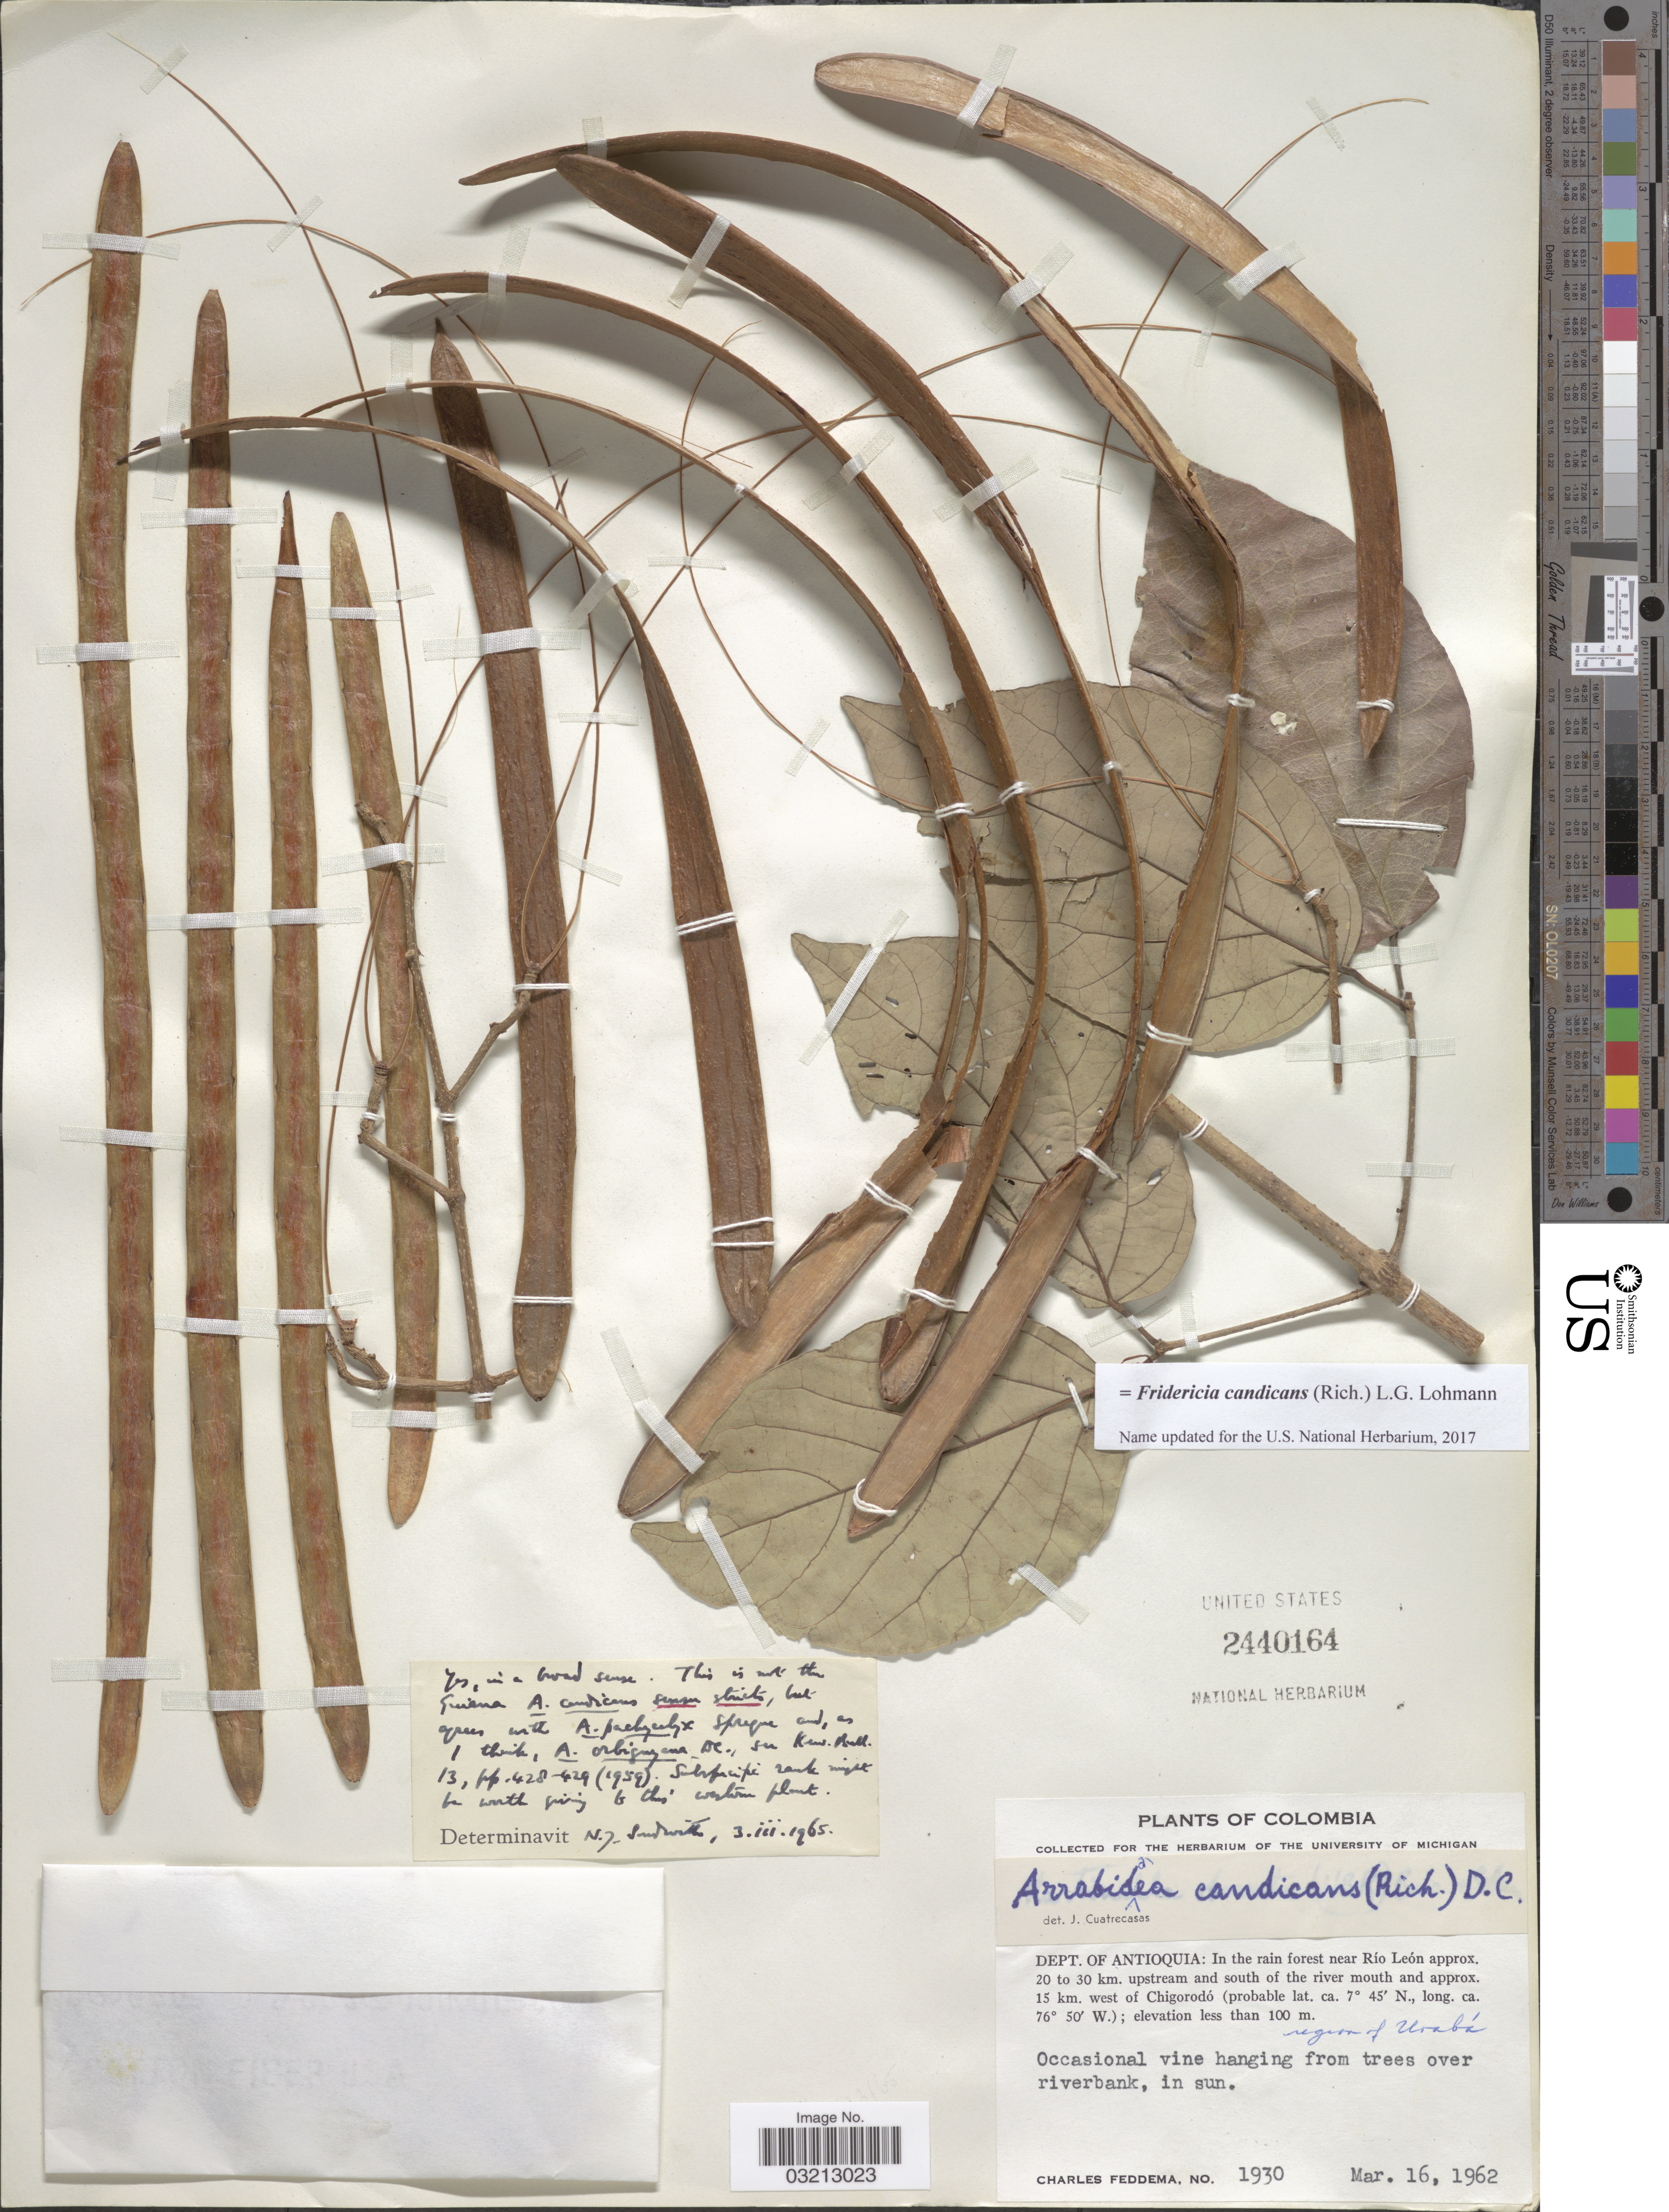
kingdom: Plantae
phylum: Tracheophyta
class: Magnoliopsida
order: Lamiales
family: Bignoniaceae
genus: Fridericia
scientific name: Fridericia candicans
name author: (Rich.) L.G. Lohmann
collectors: C. Feddema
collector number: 1930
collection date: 1962-03-16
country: Colombia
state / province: Antioquia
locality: Dept. of Antioquia: In the rain forest near Río León approx. 20 to 30 km. upstream and south of river mouth and approx. 15 km. west of Chigorodó. Region of Urabá.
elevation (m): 100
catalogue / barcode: US 2440164